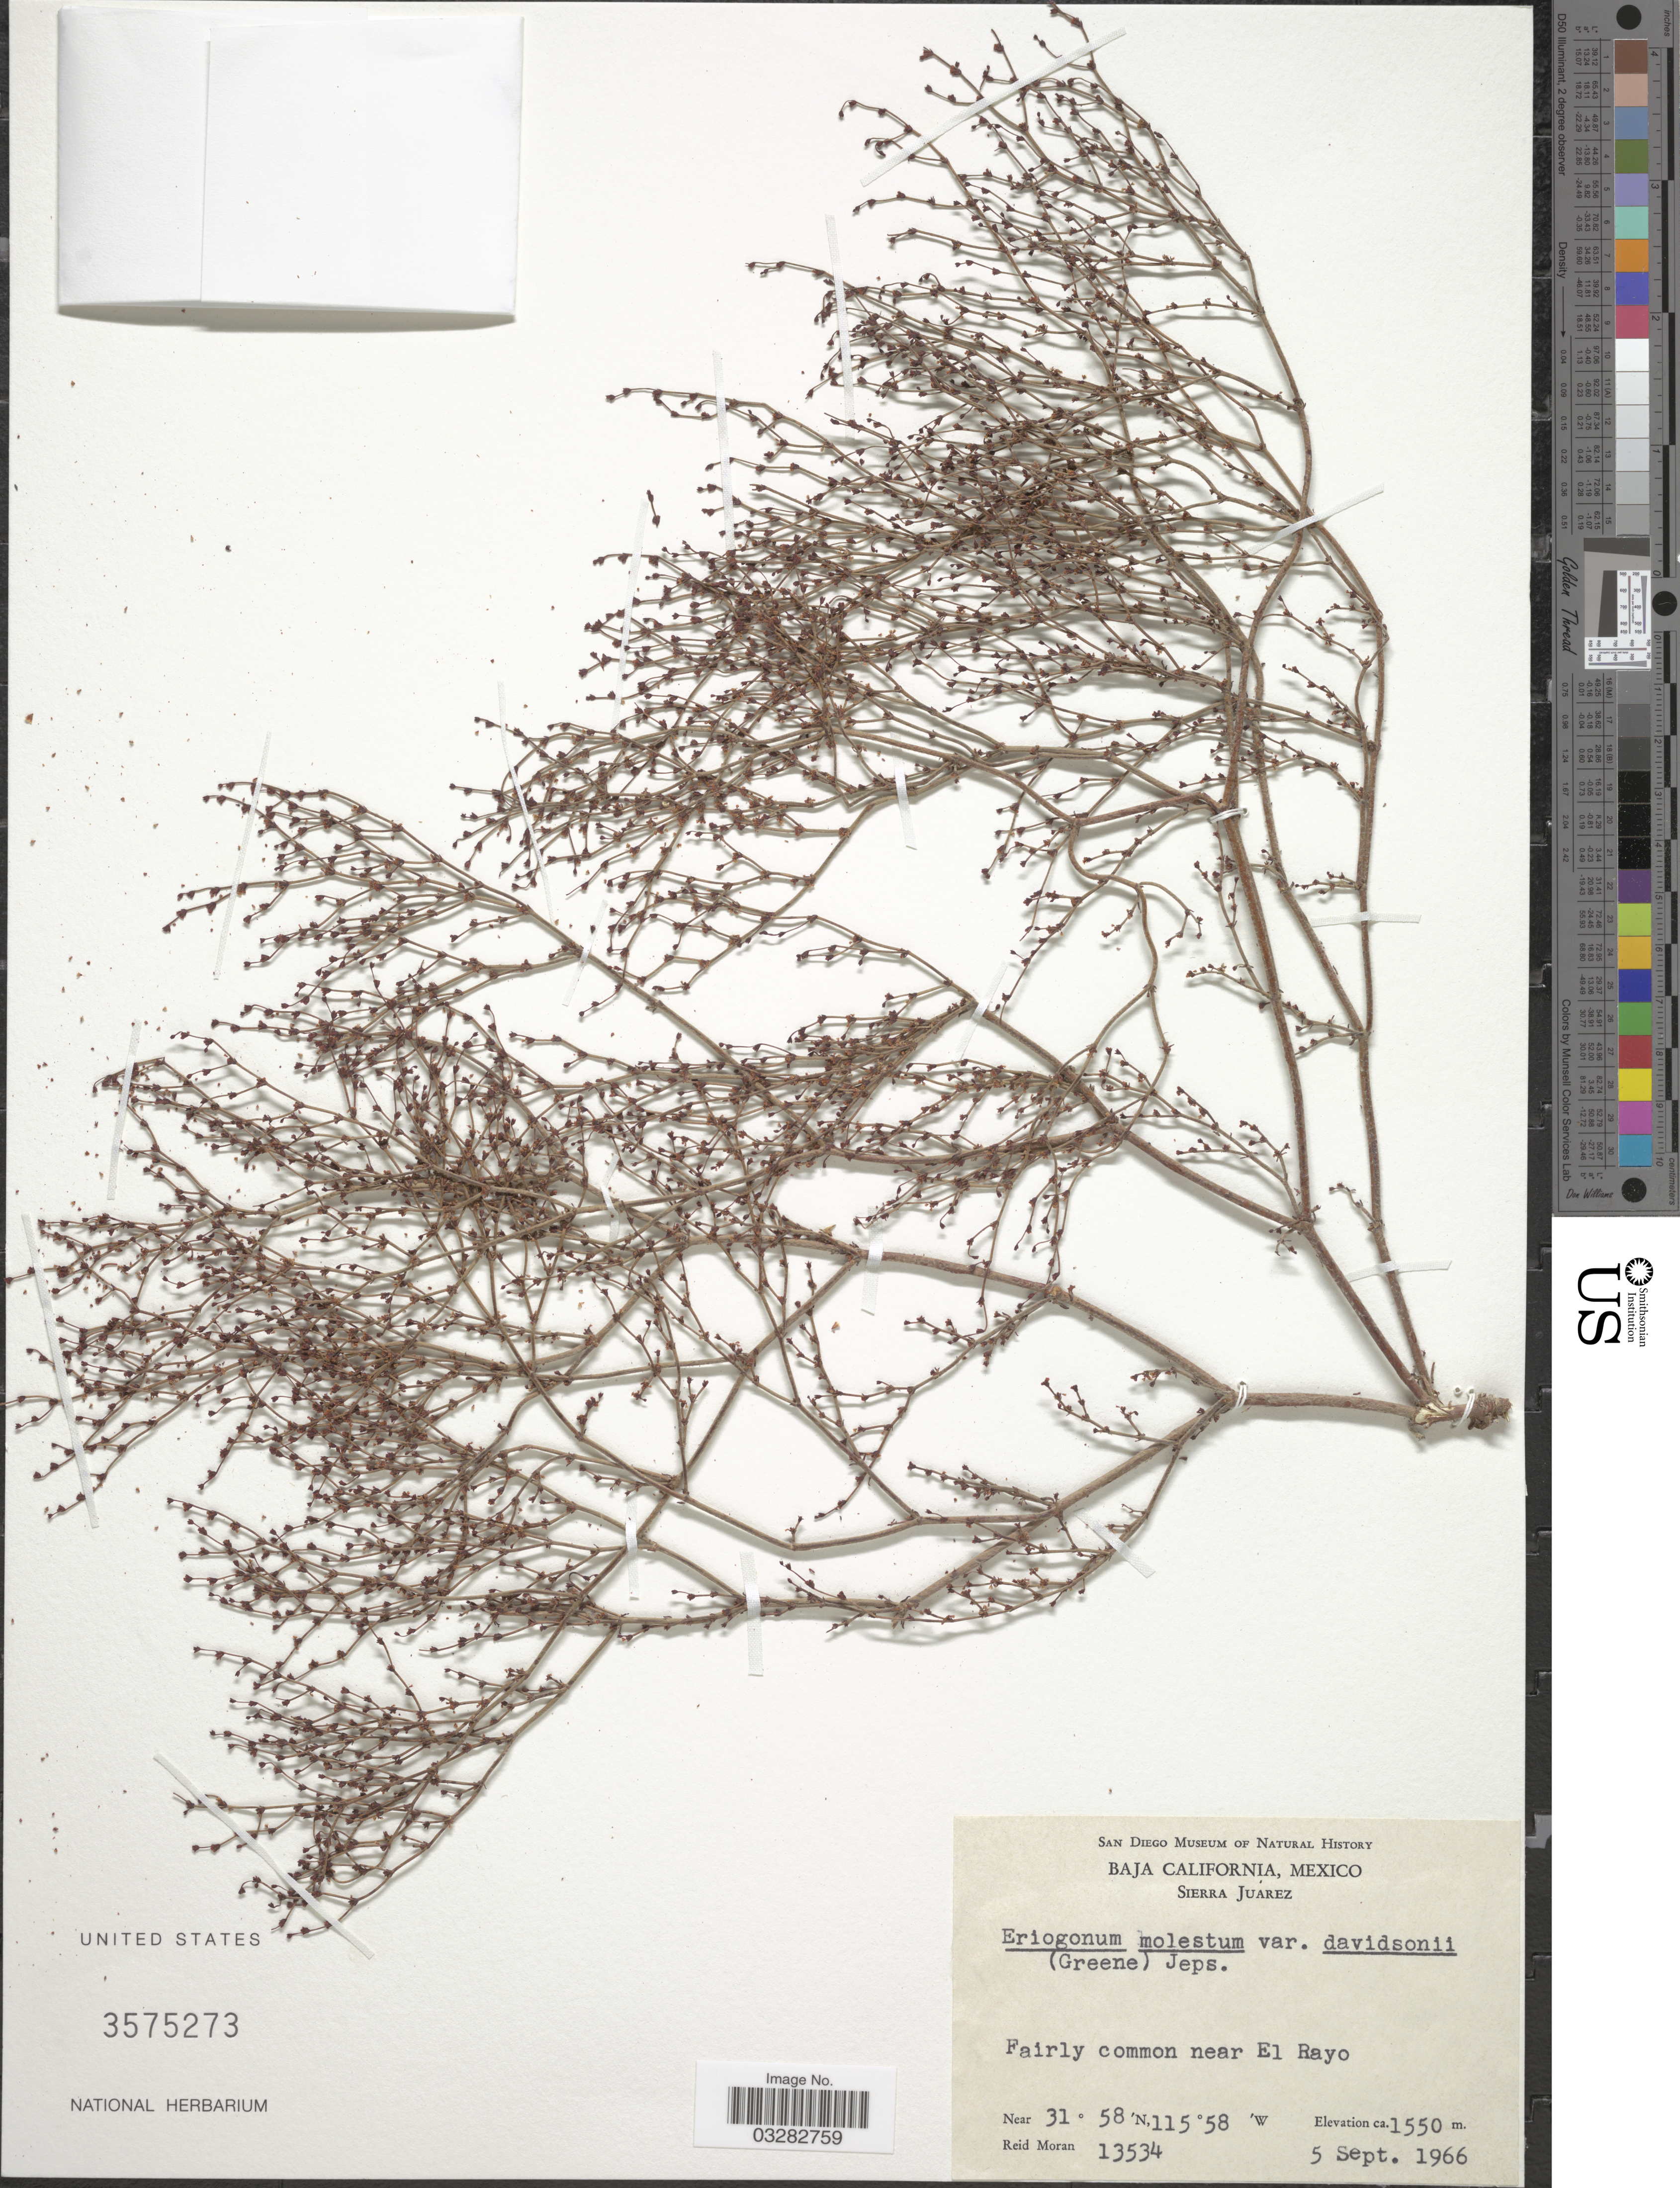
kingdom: Plantae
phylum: Tracheophyta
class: Magnoliopsida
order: Caryophyllales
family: Polygonaceae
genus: Eriogonum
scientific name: Eriogonum molestum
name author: S. Watson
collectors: R. V. Moran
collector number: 13534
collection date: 1966-09-05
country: Mexico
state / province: Baja California Norte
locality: Sierra Juarez. Near El Rayo.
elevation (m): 1550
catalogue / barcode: US 3575273